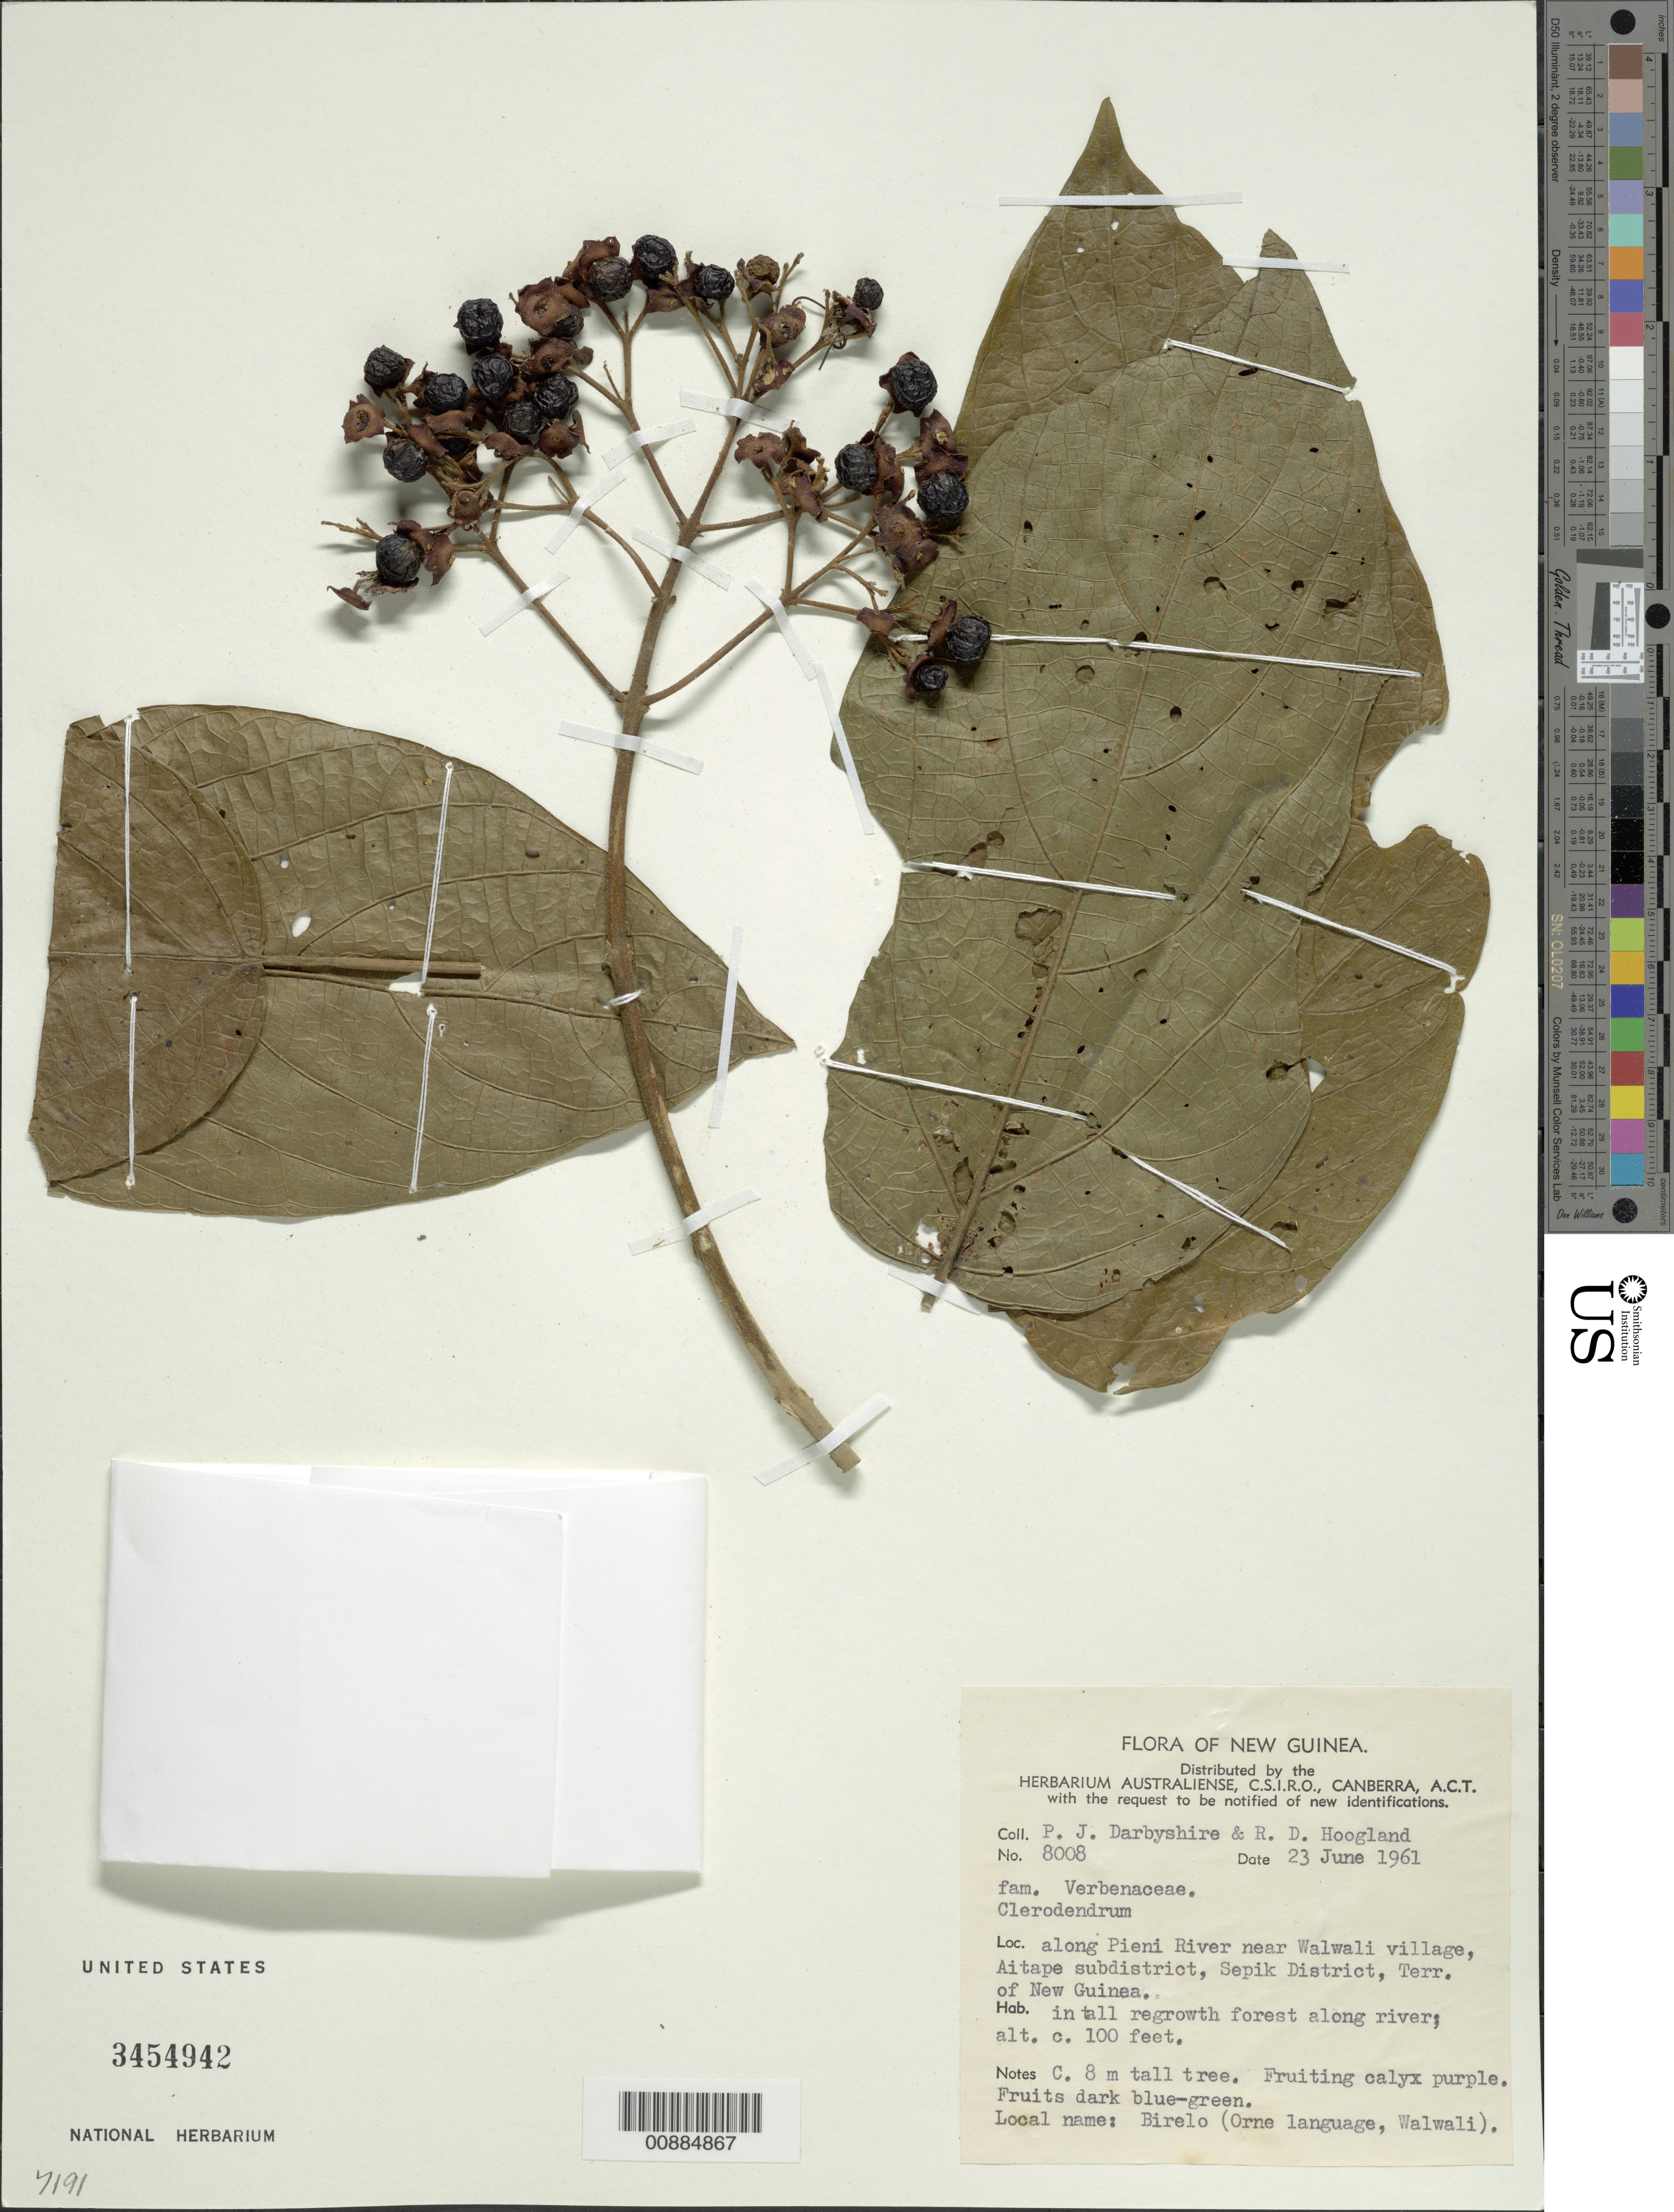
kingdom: Plantae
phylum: Tracheophyta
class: Magnoliopsida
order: Lamiales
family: Lamiaceae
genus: Clerodendrum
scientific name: Clerodendrum sp.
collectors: P. Darbyshire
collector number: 8008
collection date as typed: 23 Jun 1961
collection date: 1961-06-23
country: Papua New Guinea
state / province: Sandaun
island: New Guinea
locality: Along Pieni River near Walwali village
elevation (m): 100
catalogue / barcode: US 3454942